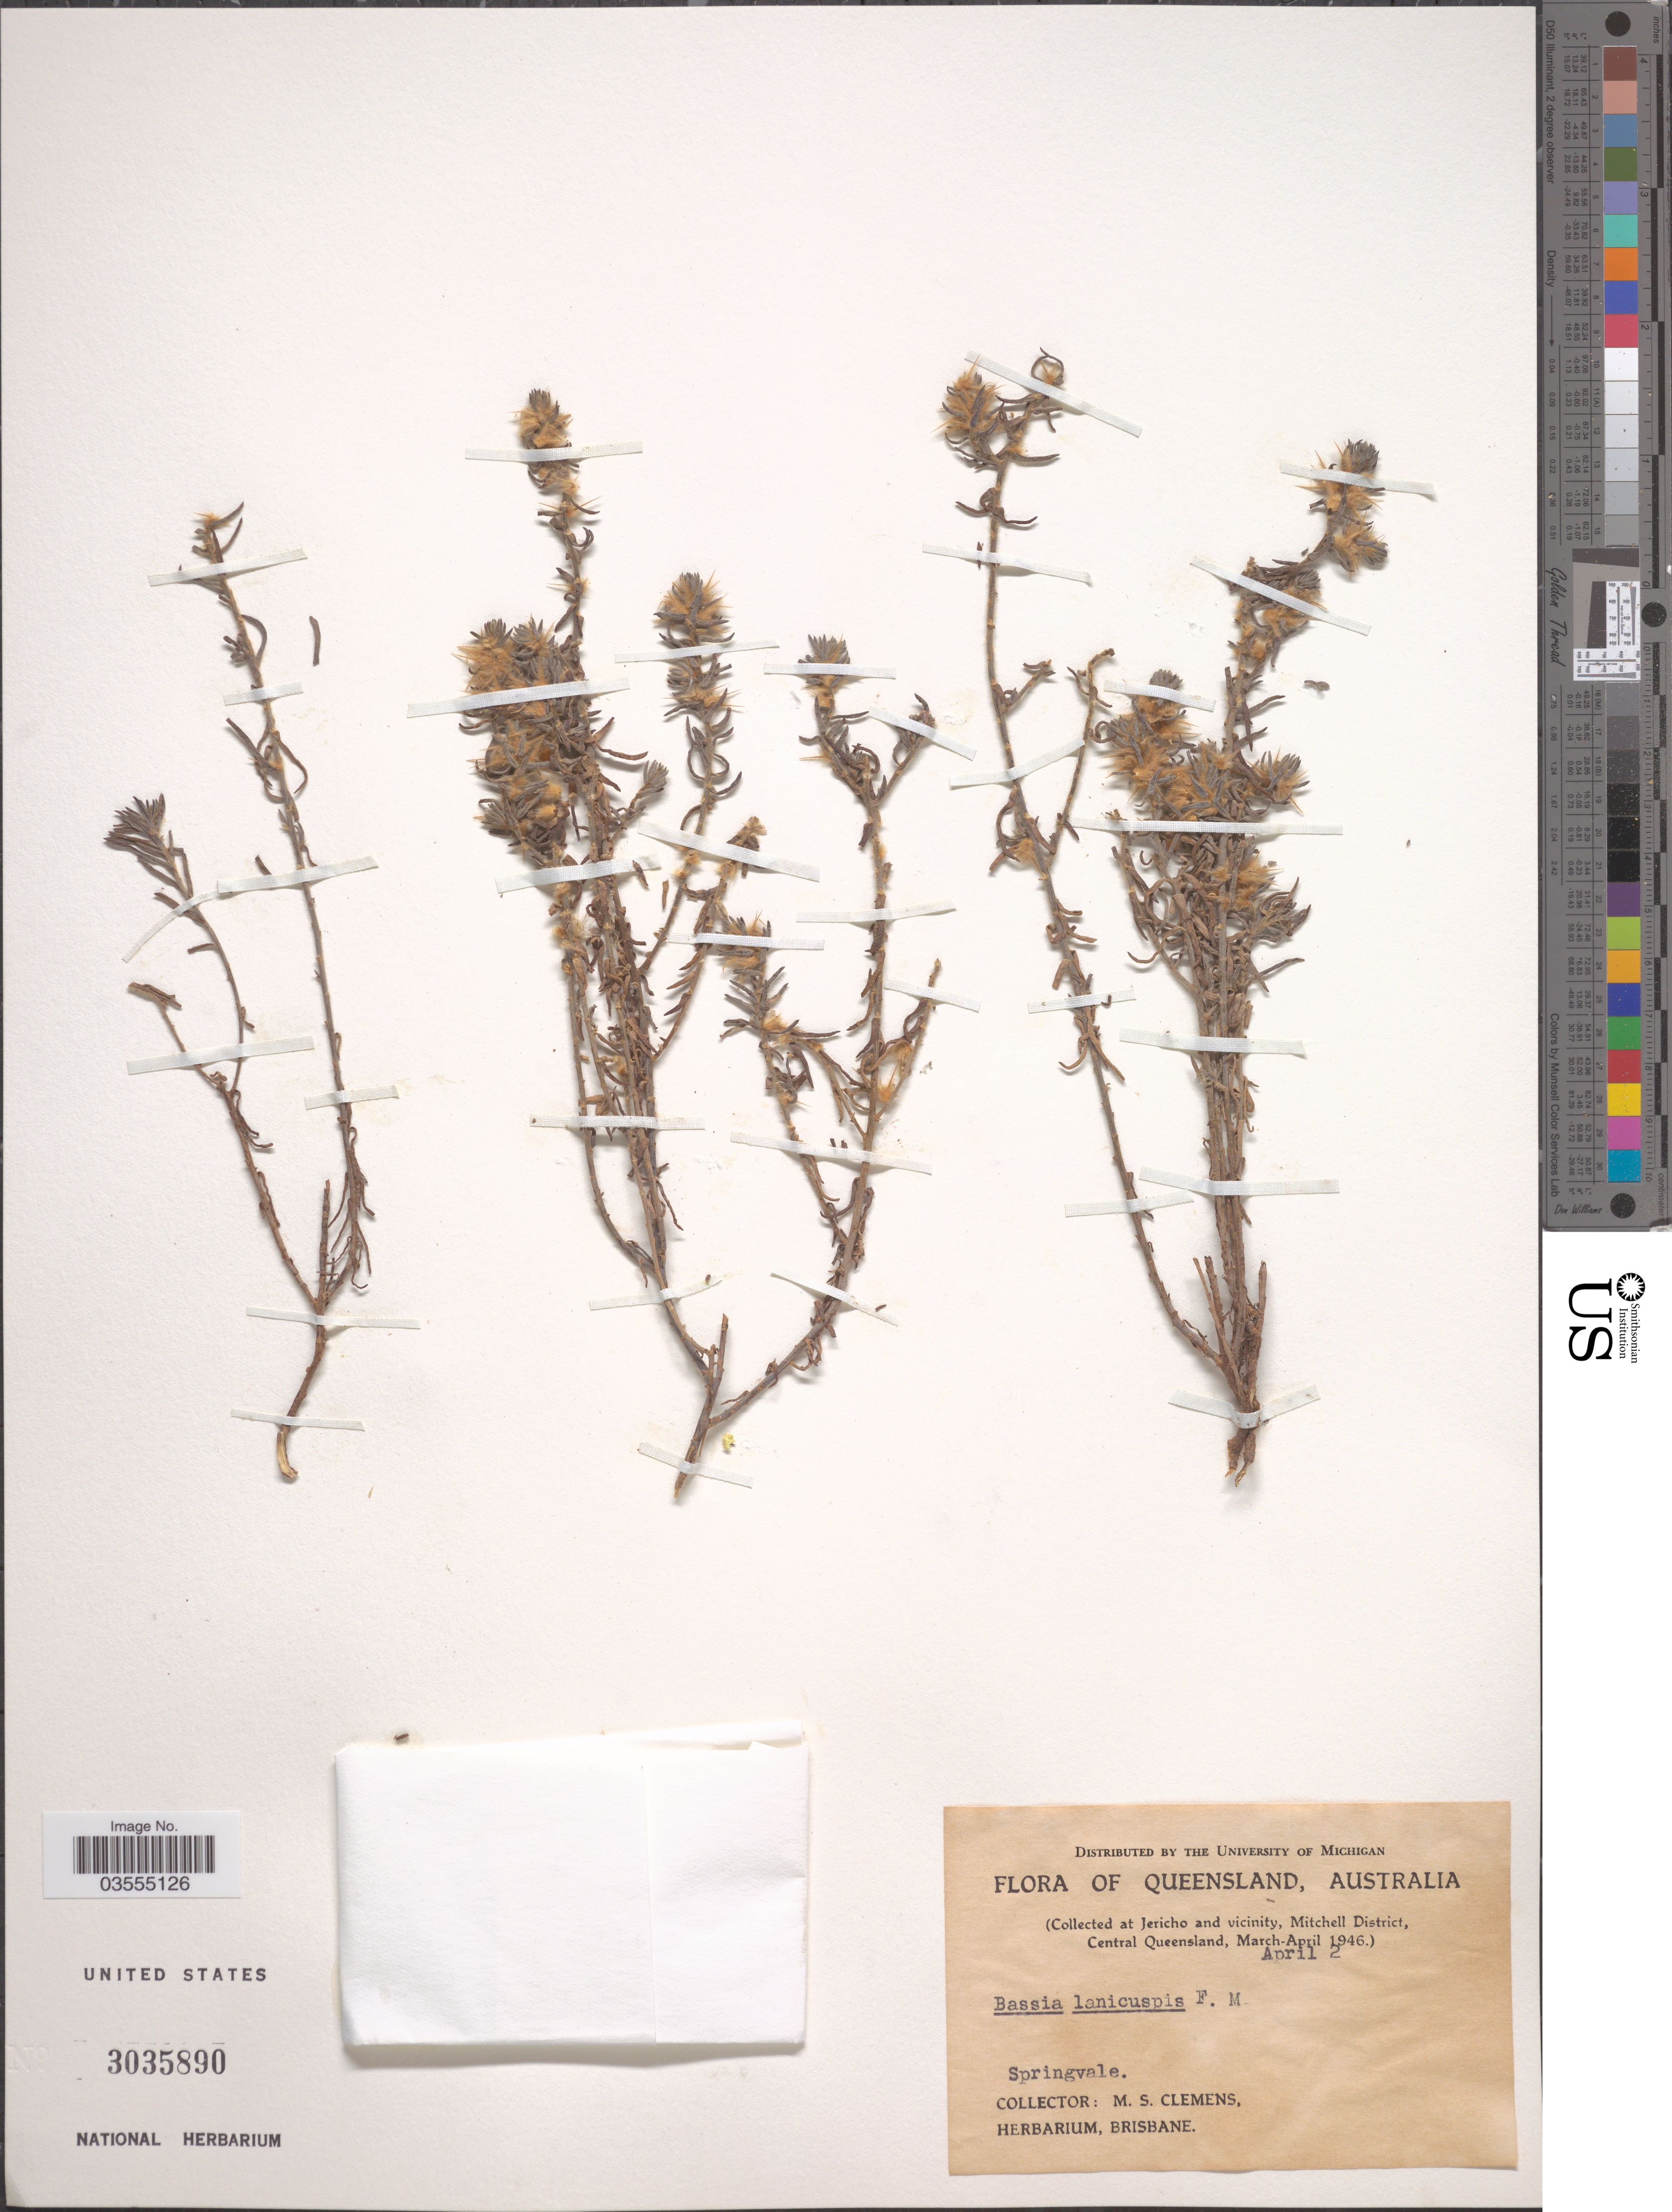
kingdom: Plantae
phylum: Tracheophyta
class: Magnoliopsida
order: Caryophyllales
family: Amaranthaceae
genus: Sclerolaena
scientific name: Sclerolaena lanicuspis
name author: (F. Muell.) F. Muell. ex Benth.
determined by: Strong, Mark T., (BOT), Smithsonian Institution - National Museum of Natural History (UNITED STATES)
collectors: M. S. Clemens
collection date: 1946-04-02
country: Australia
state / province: Queensland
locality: Jericho and vicinity, Mitchell District, Central Queensland. Springvale.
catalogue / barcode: US 3035890